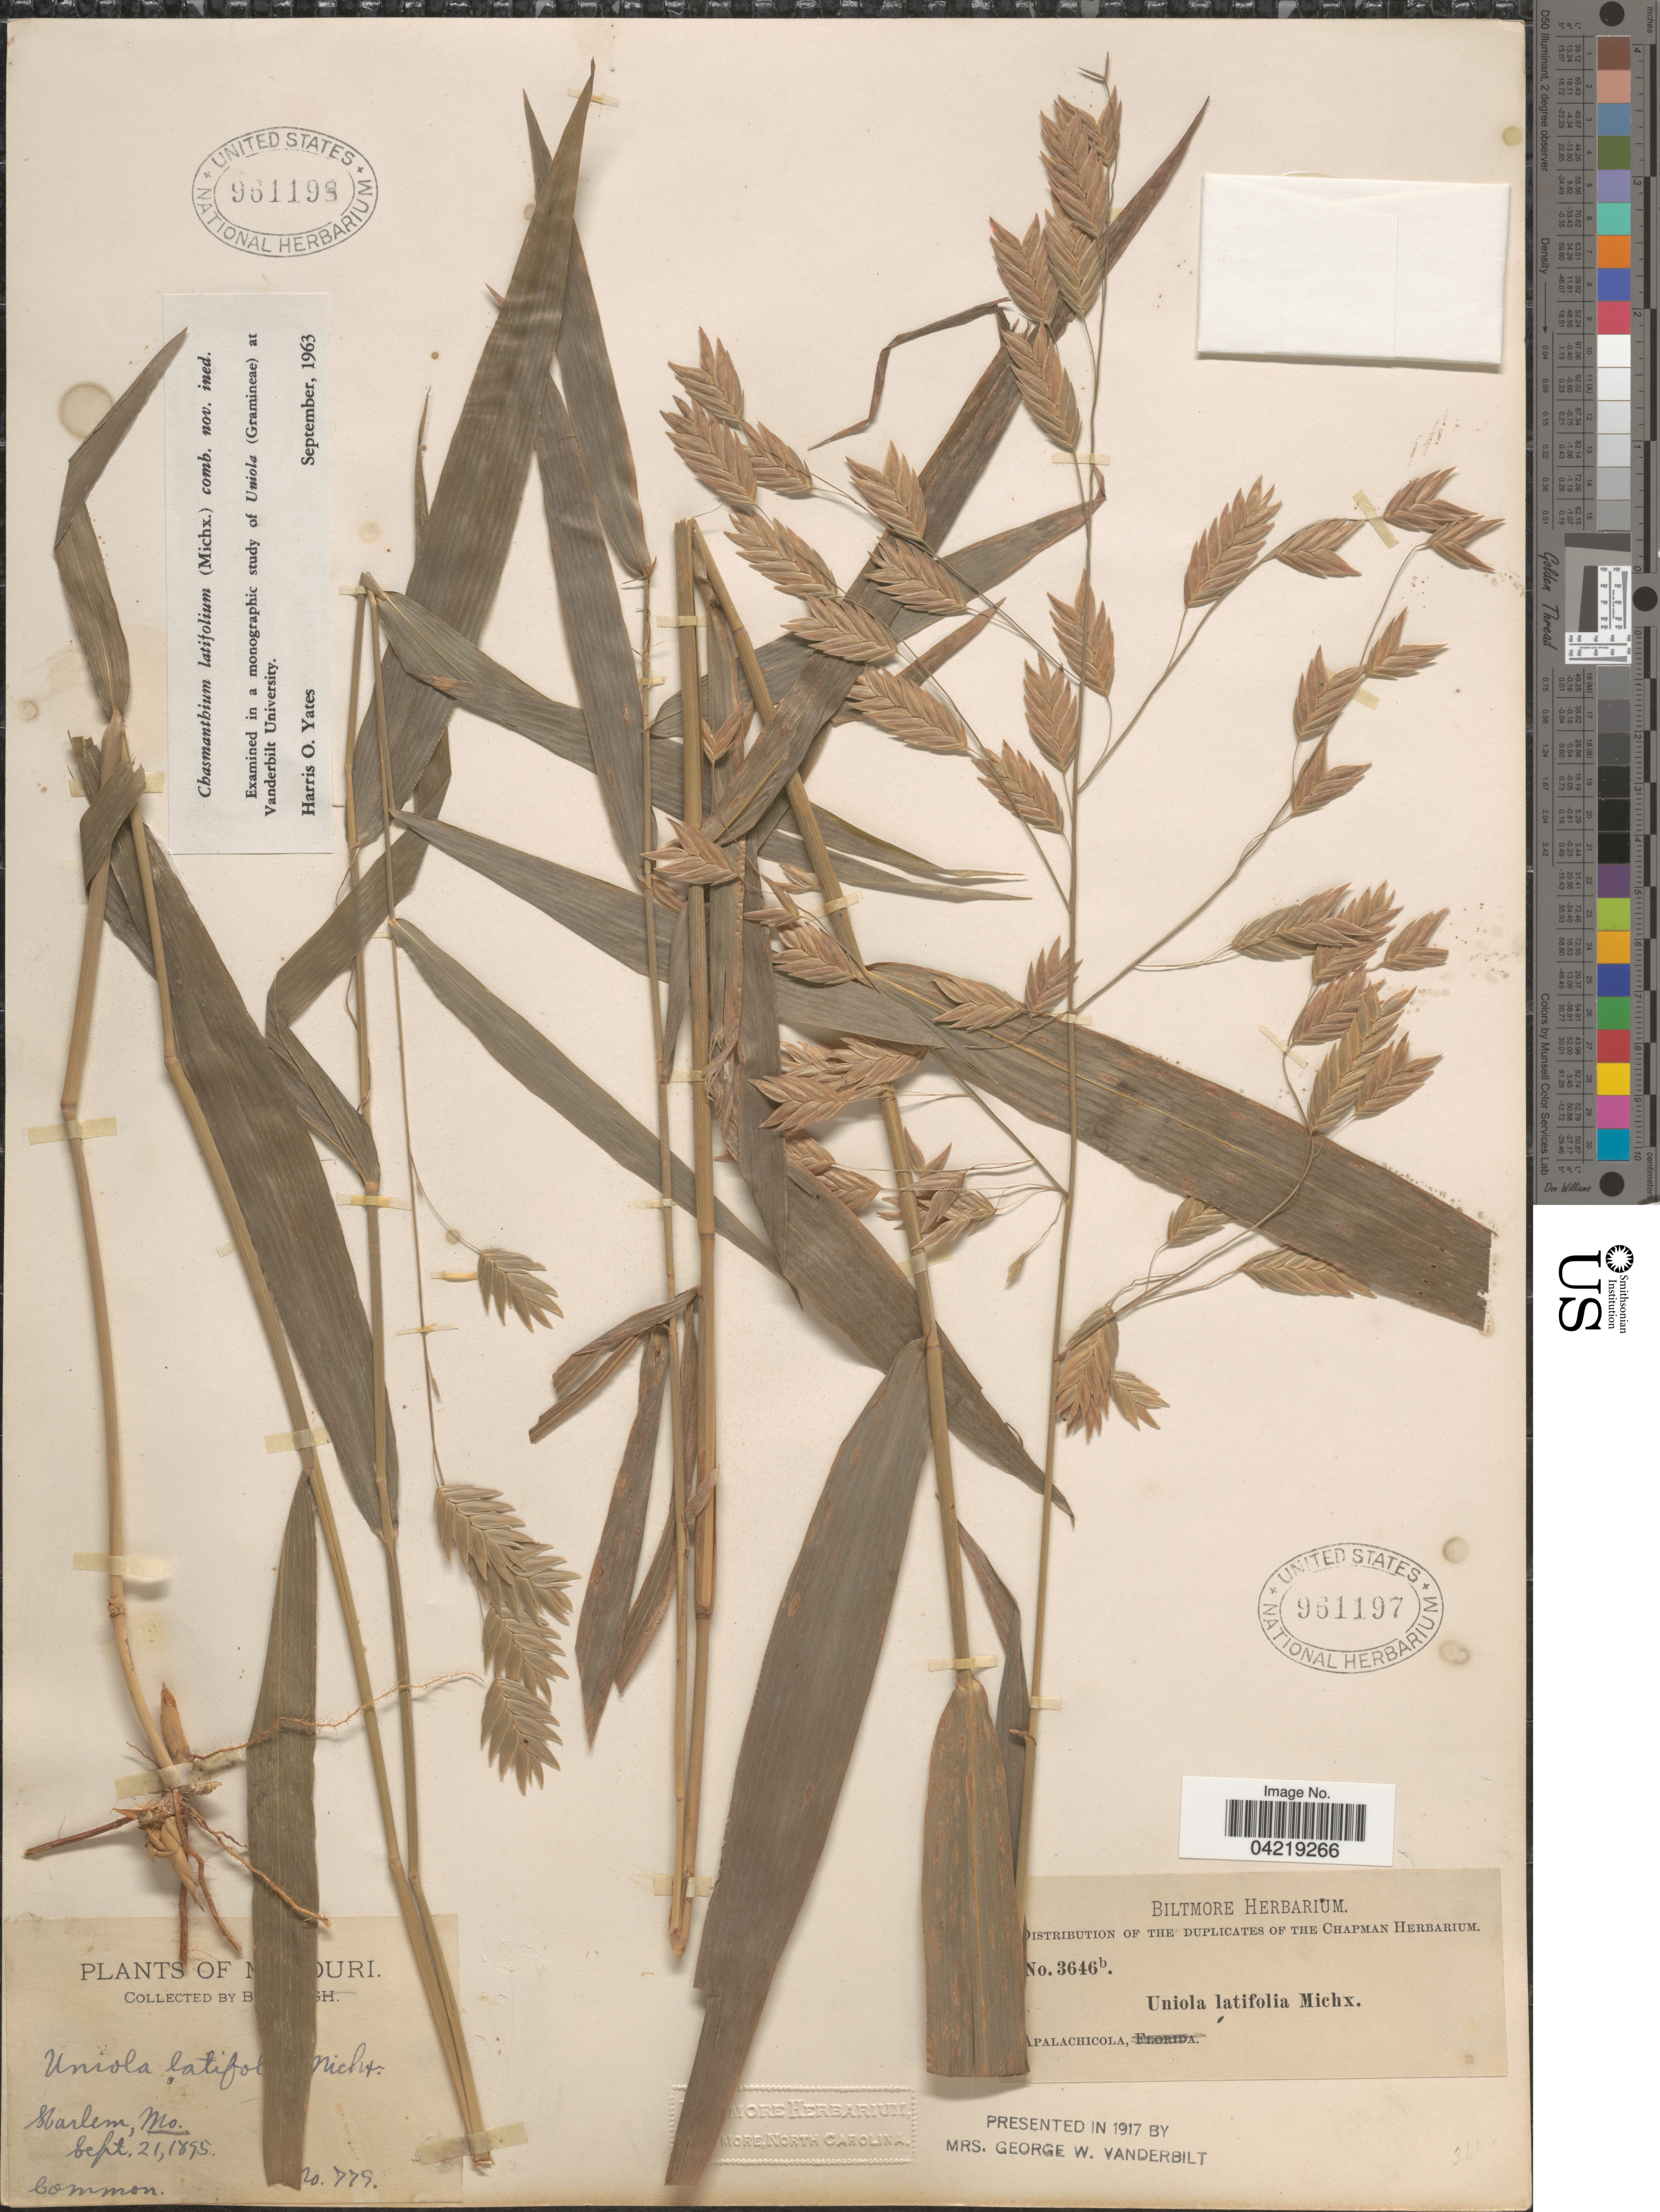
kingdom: Plantae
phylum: Tracheophyta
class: Liliopsida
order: Poales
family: Poaceae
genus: Chasmanthium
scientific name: Chasmanthium latifolium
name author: (Michx.) H.O. Yates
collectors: ex herb. Biltmore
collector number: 3646b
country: United States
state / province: Florida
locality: Apalachicola.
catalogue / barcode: US 961197